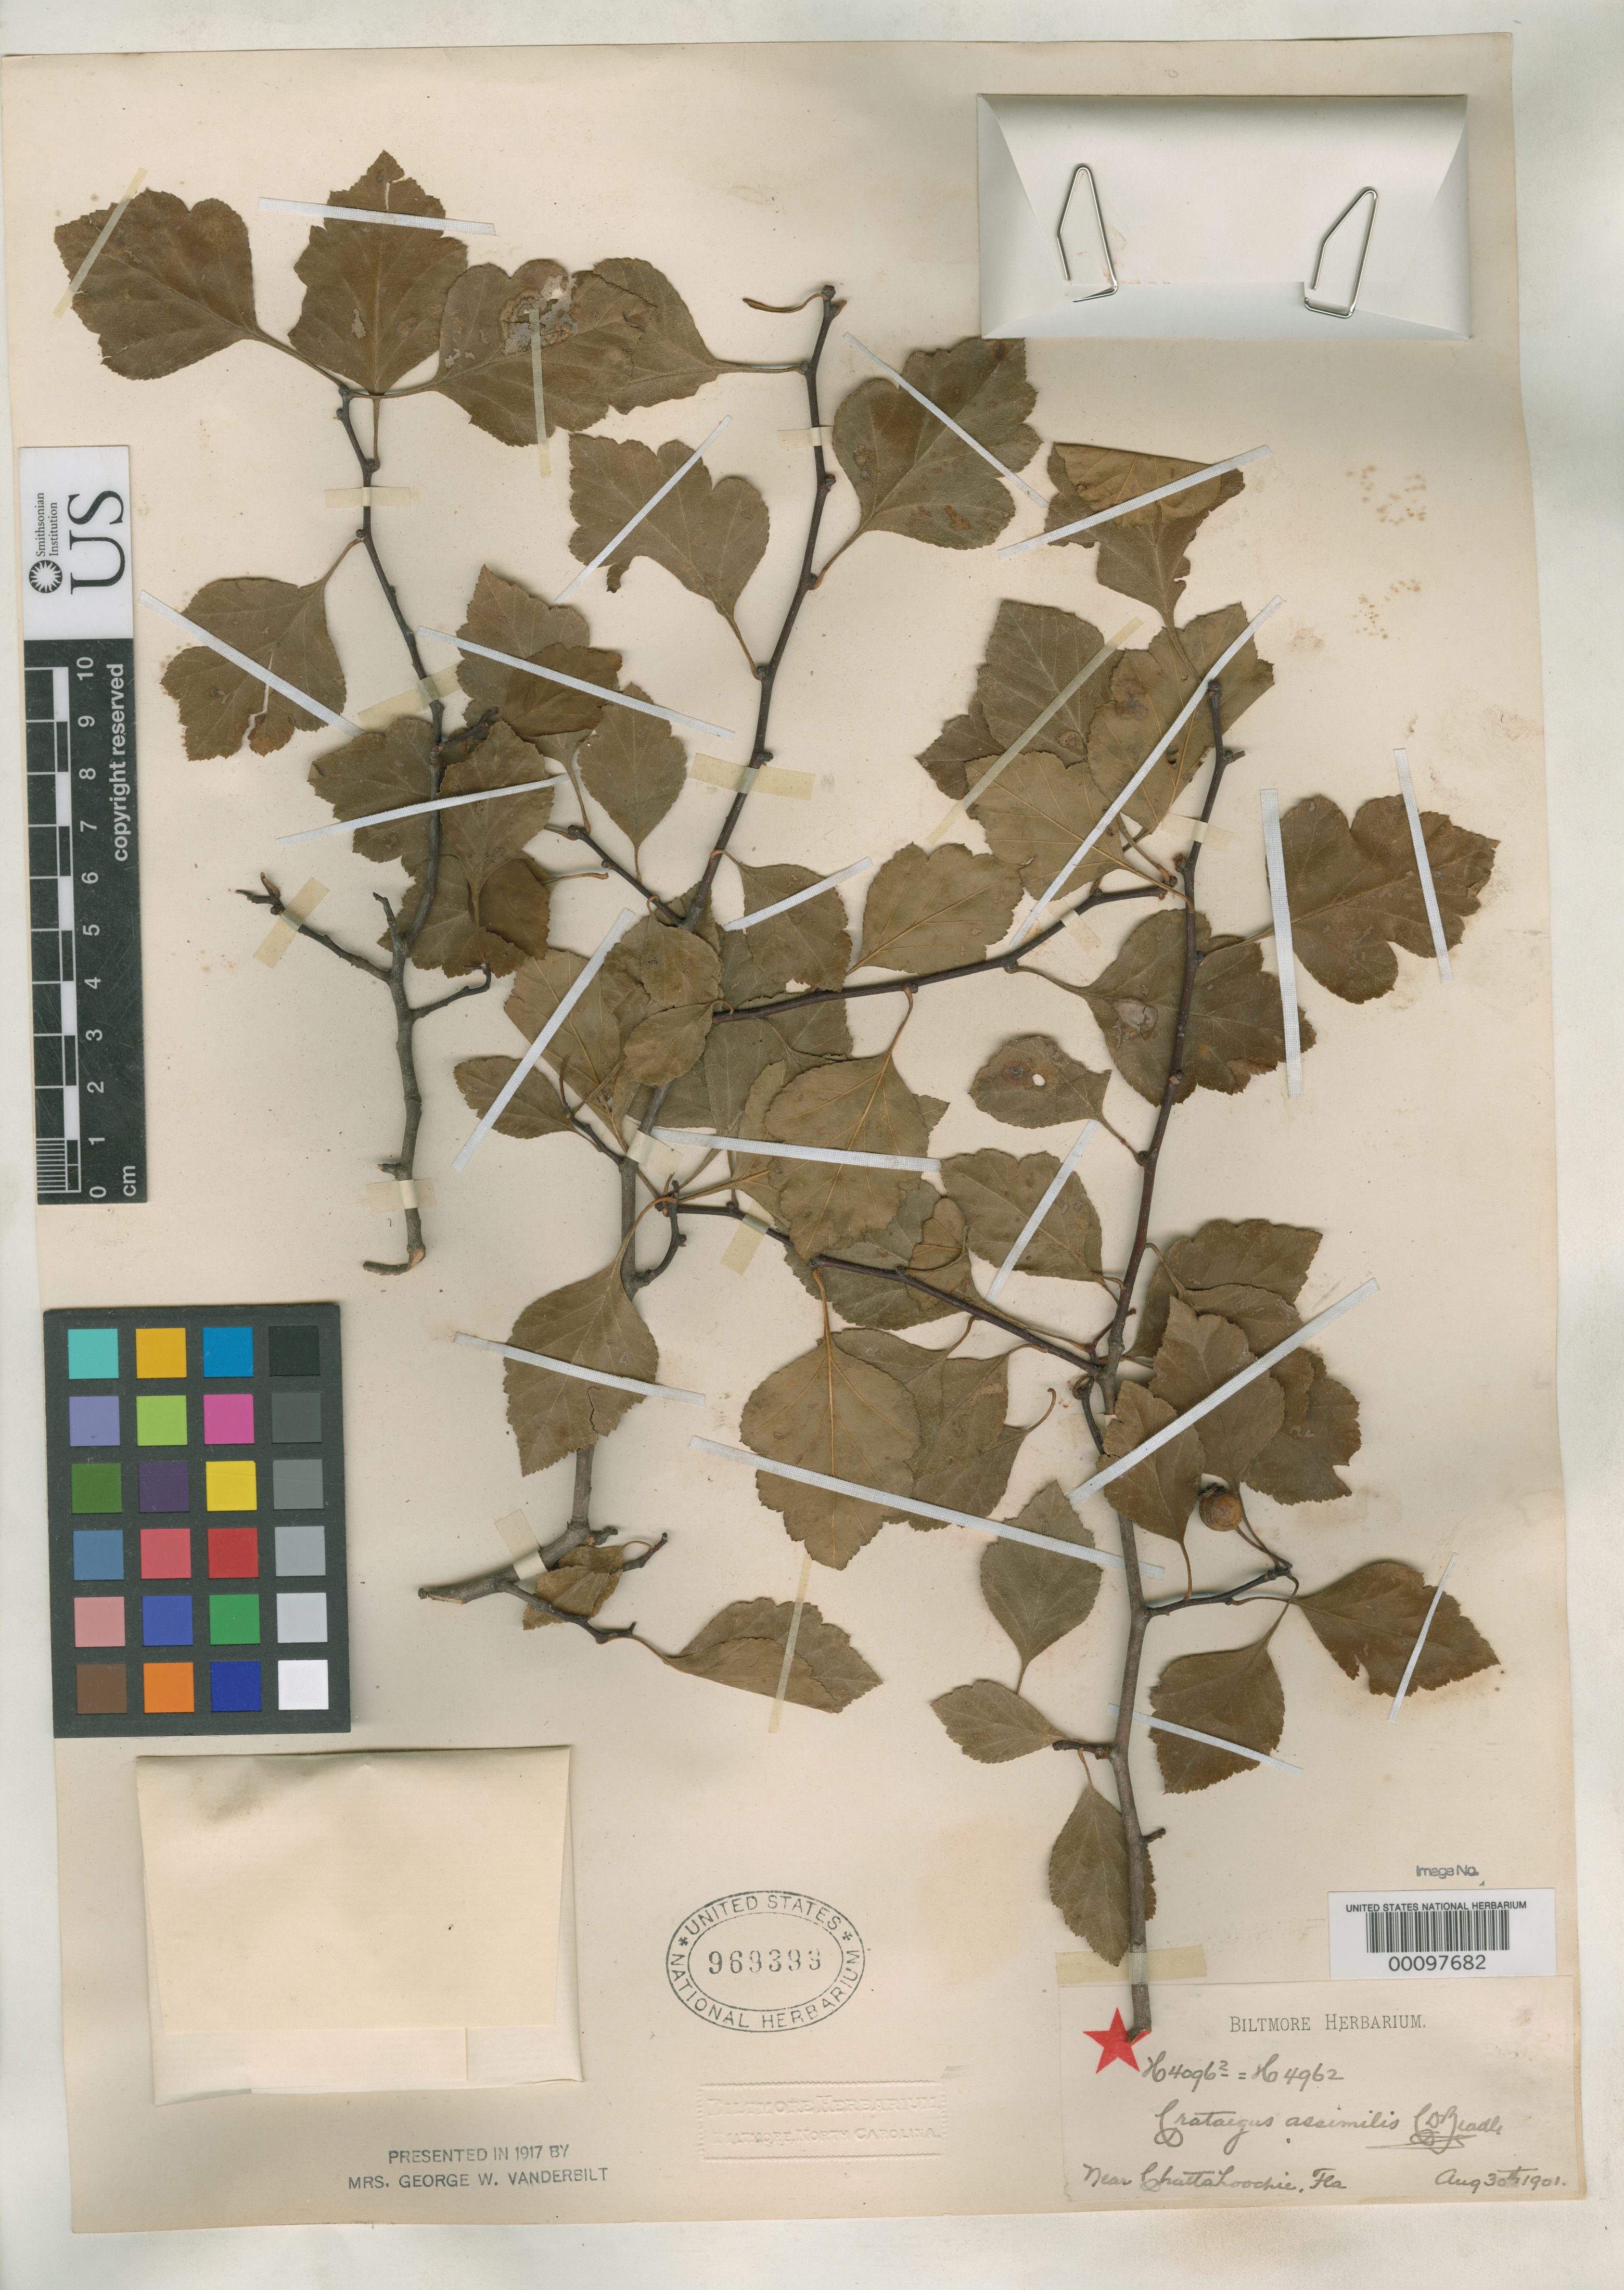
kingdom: Plantae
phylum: Tracheophyta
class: Magnoliopsida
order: Rosales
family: Rosaceae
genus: Crataegus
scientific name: Crataegus assimilis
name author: Beadle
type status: Syntype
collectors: ex herb. Biltmore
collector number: H 4096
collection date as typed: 08 Apr 1901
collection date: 1901-04-08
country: United States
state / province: Florida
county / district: Gadsden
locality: Chattahoochee.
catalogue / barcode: US 969399